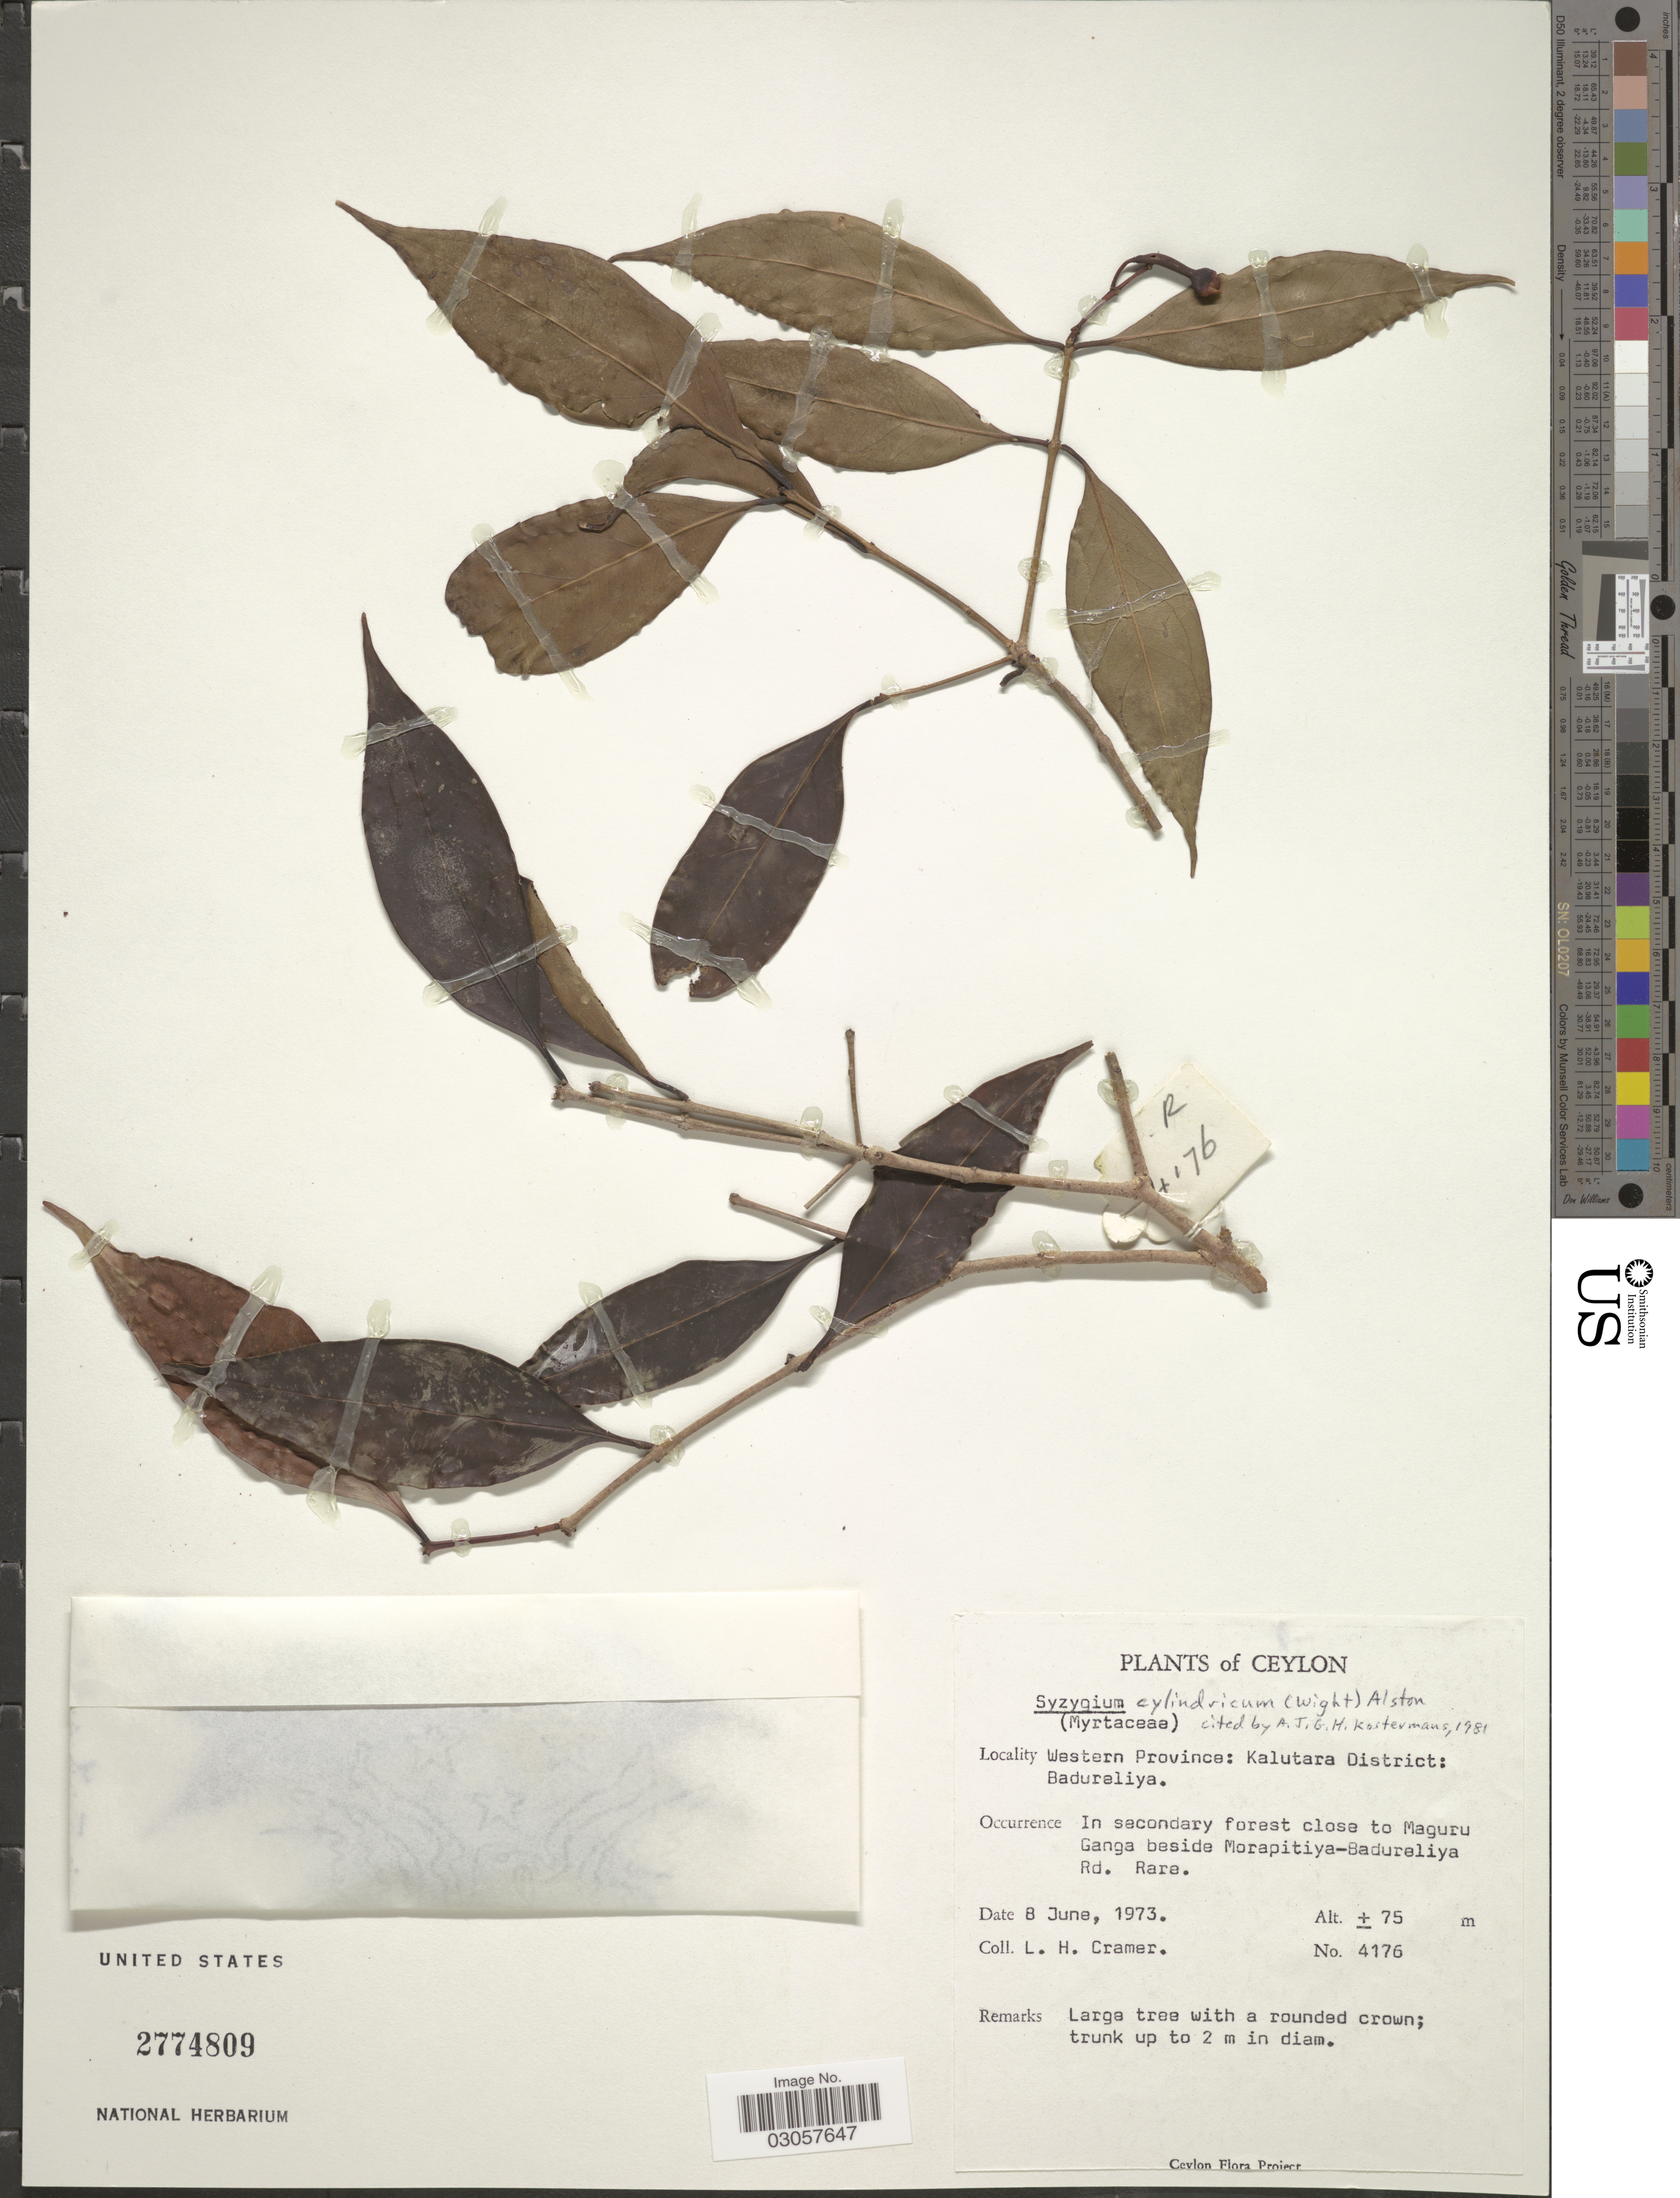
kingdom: Plantae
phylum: Tracheophyta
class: Magnoliopsida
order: Myrtales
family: Myrtaceae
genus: Syzygium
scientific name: Syzygium cylindricum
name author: (Wight) Alston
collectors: L. H. Cramer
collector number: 4176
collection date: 1973-06-08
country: Sri Lanka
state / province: Western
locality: Ceylon. Kalutara District: Badureliya. In secondary forest close to Maguru Ganga beside Morapitiya-Badureliya Rd.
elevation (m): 75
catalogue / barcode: US 2774809